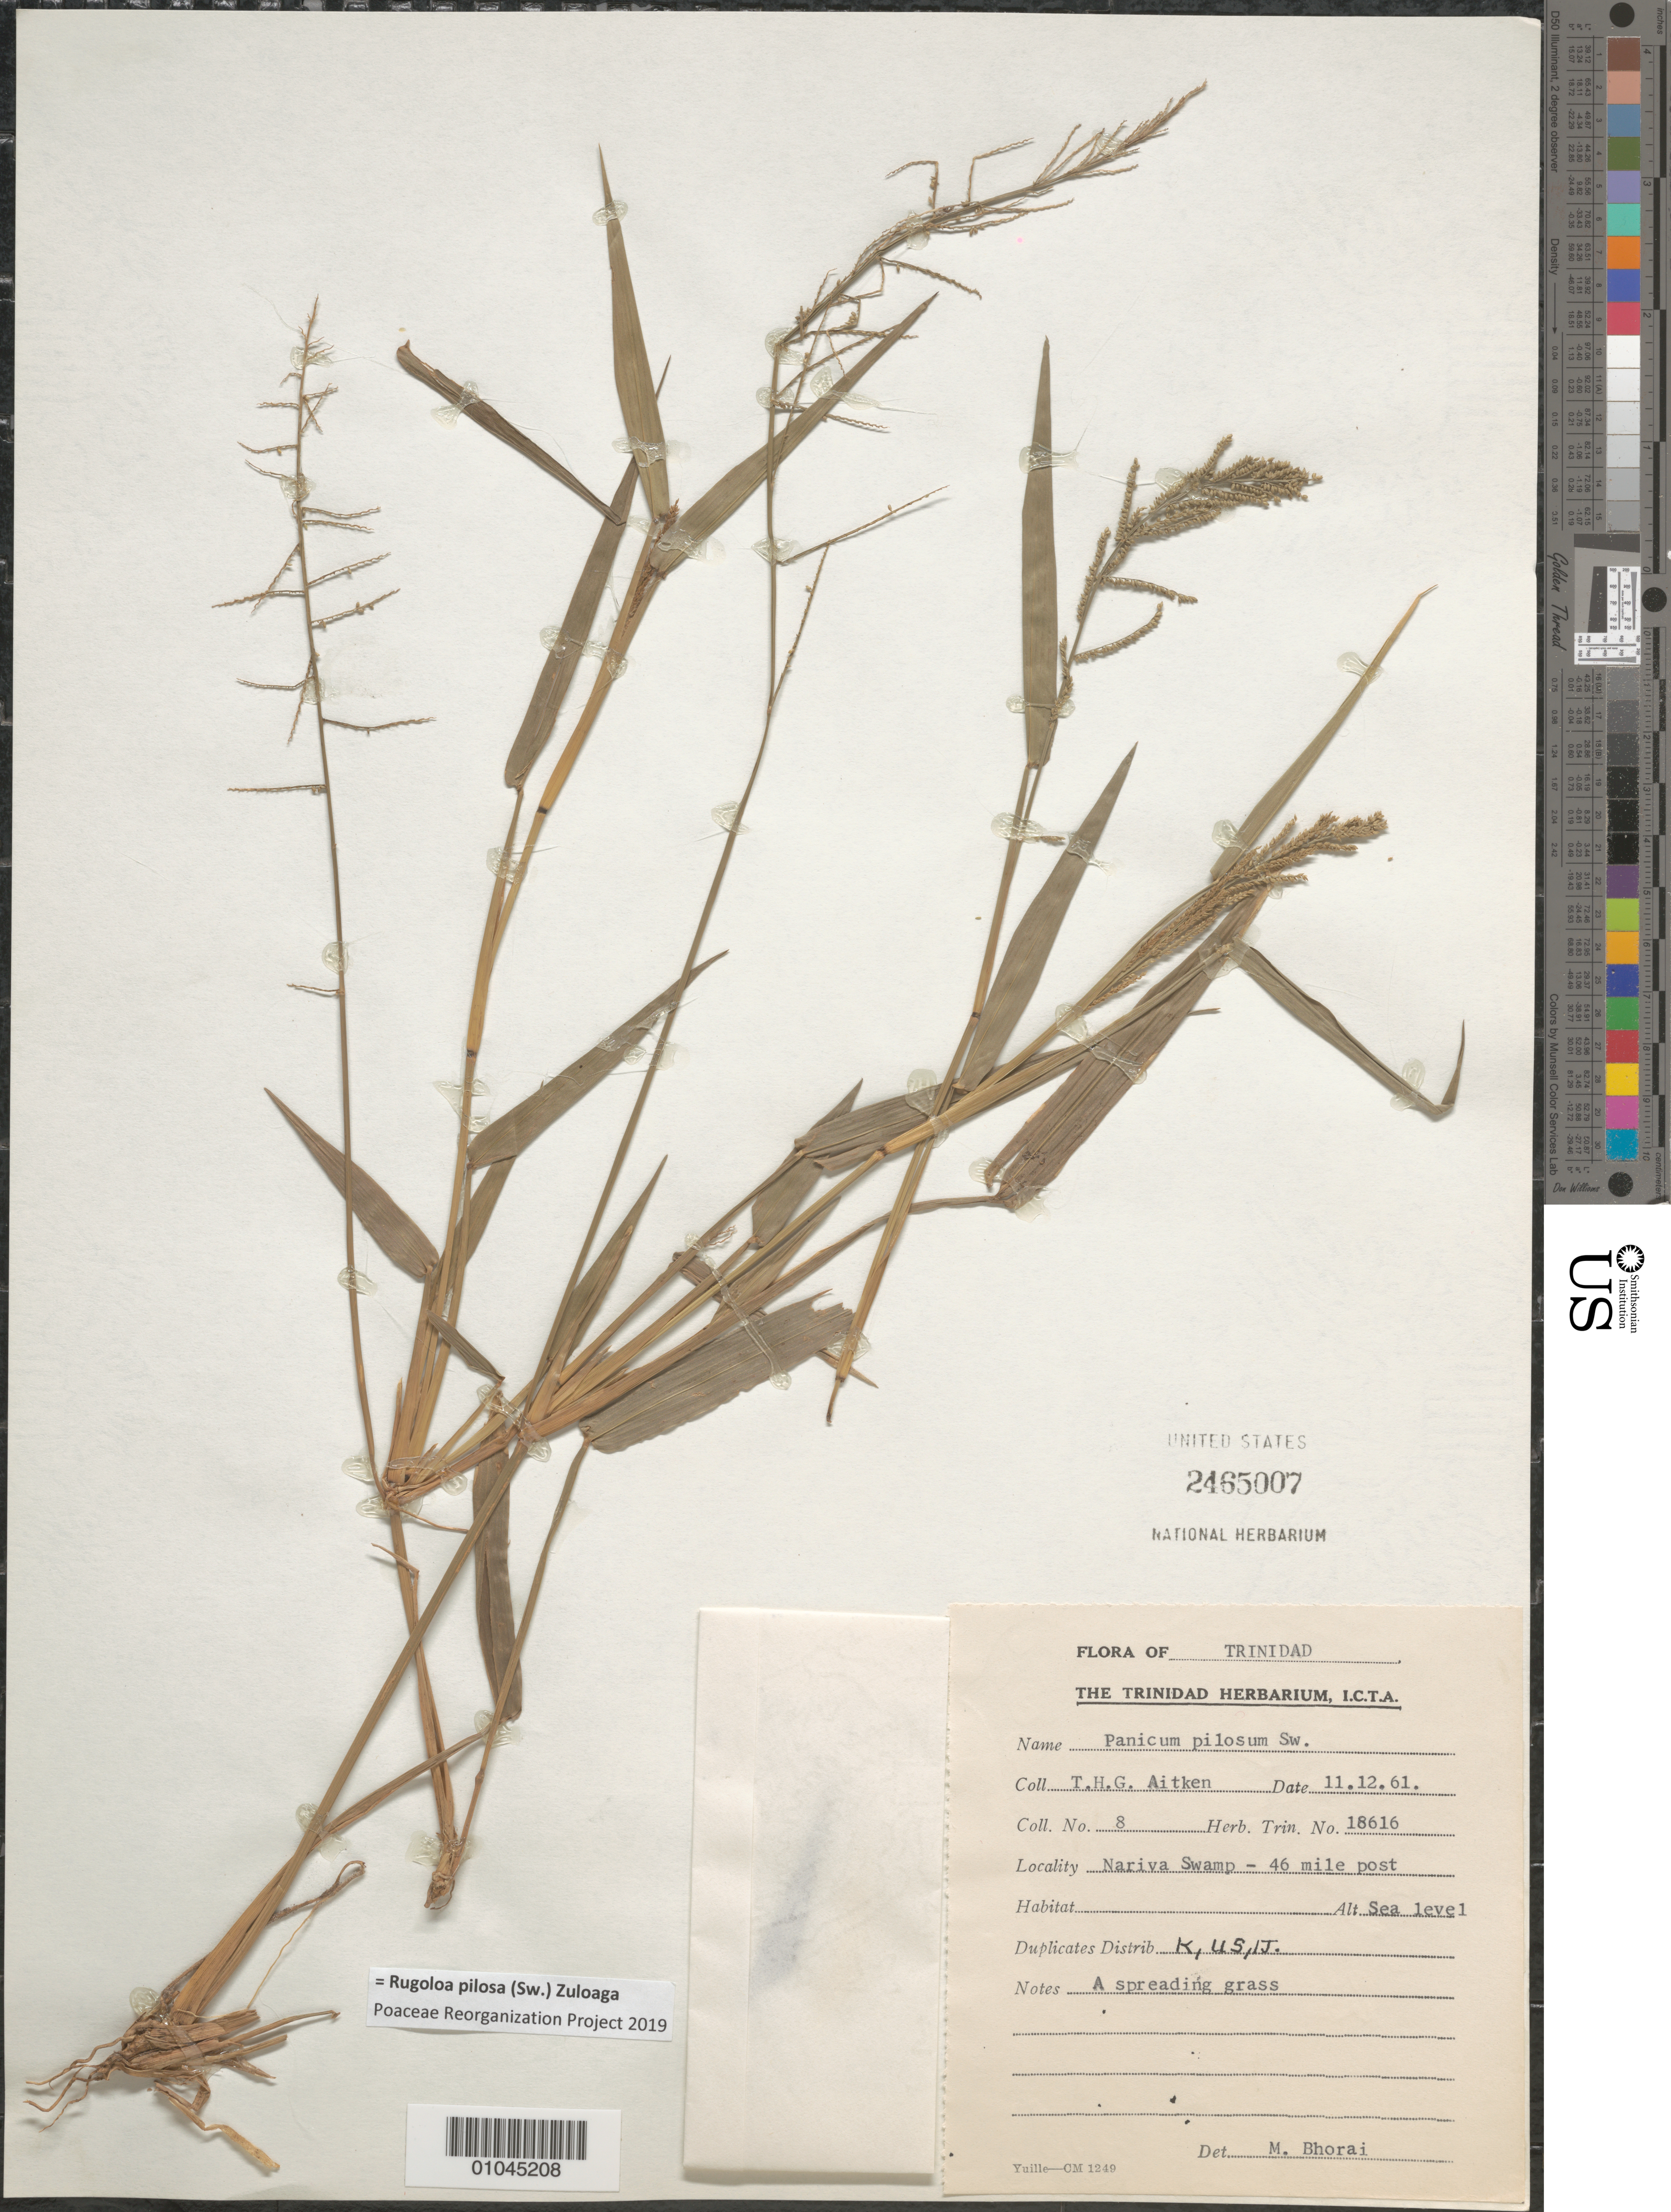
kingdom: Plantae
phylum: Tracheophyta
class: Liliopsida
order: Poales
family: Poaceae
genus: Panicum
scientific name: Panicum pilosum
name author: Sw.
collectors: T. Aitken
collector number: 8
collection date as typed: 11 Dec 1961 or 12 Nov 1961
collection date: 1961-11-12 or 1961-12-11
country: Trinidad and Tobago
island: Trinidad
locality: Nariva Swamp, 46 mile post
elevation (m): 0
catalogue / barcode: US 2465007